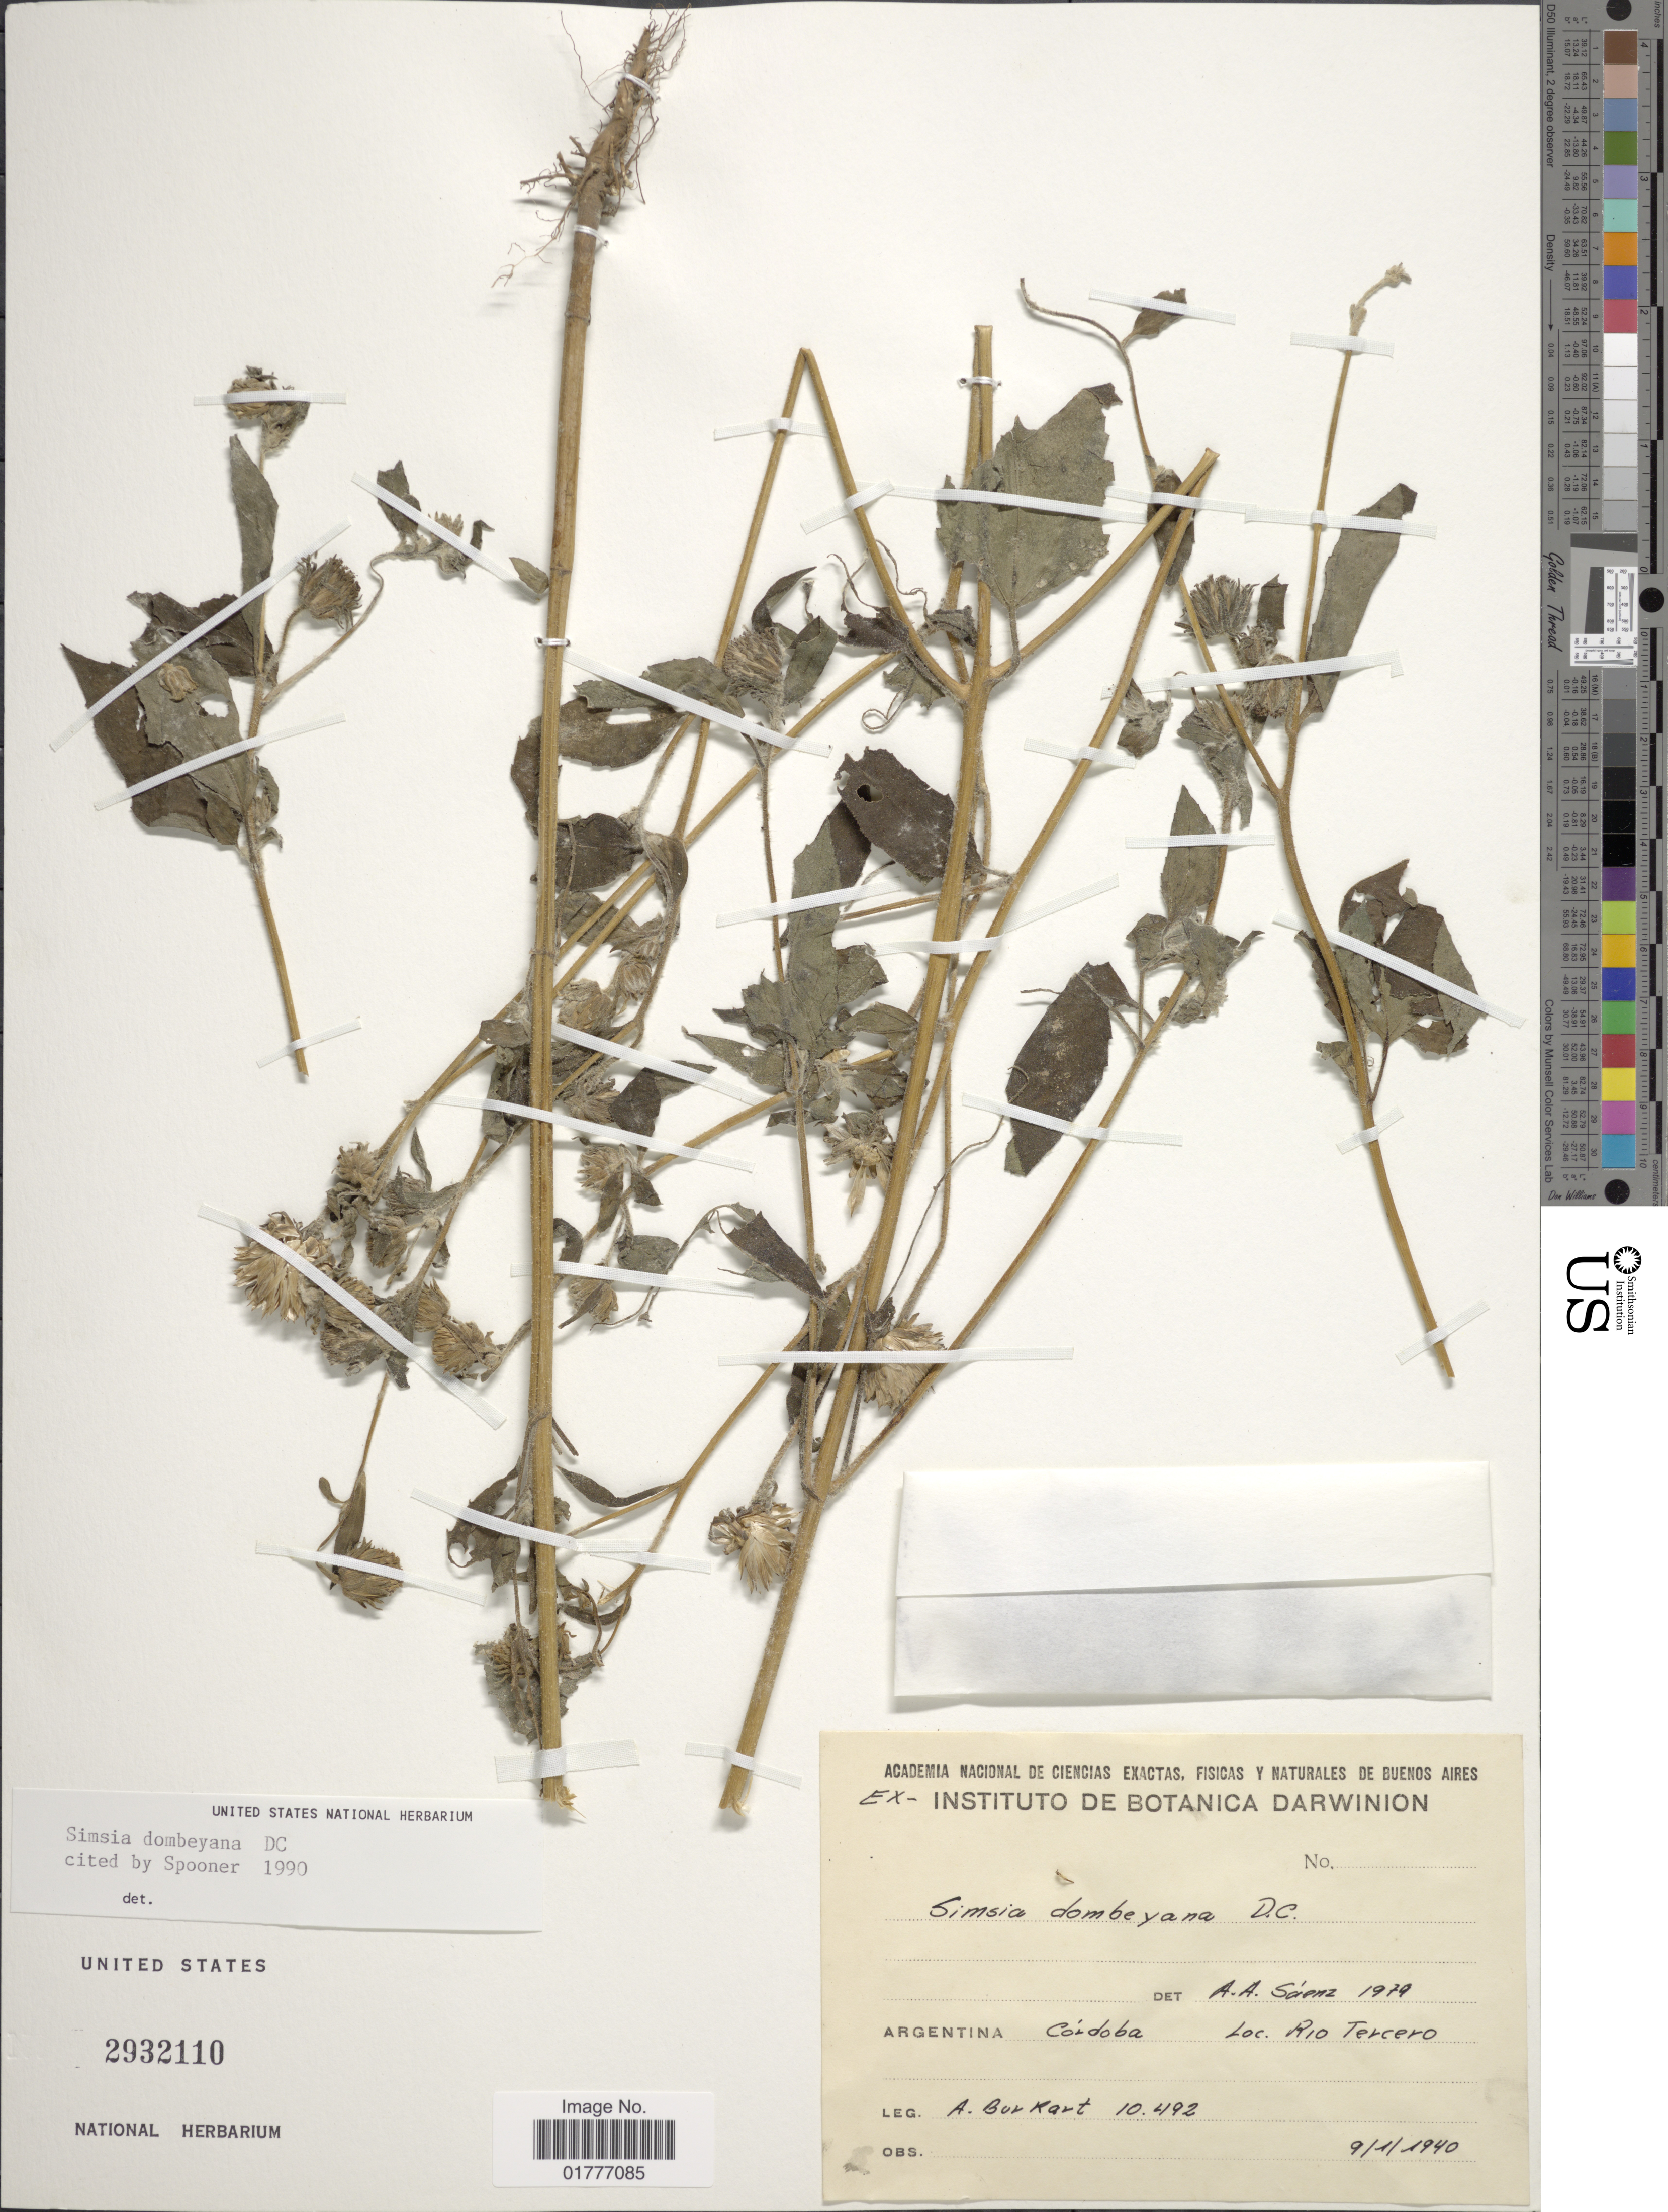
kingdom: Plantae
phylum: Tracheophyta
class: Magnoliopsida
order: Asterales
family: Asteraceae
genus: Simsia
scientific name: Simsia dombeyana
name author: DC.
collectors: A. E. Burkart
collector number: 10492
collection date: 1940-01-09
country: Argentina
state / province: Cordoba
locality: Rio Tercero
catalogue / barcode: US 2932110